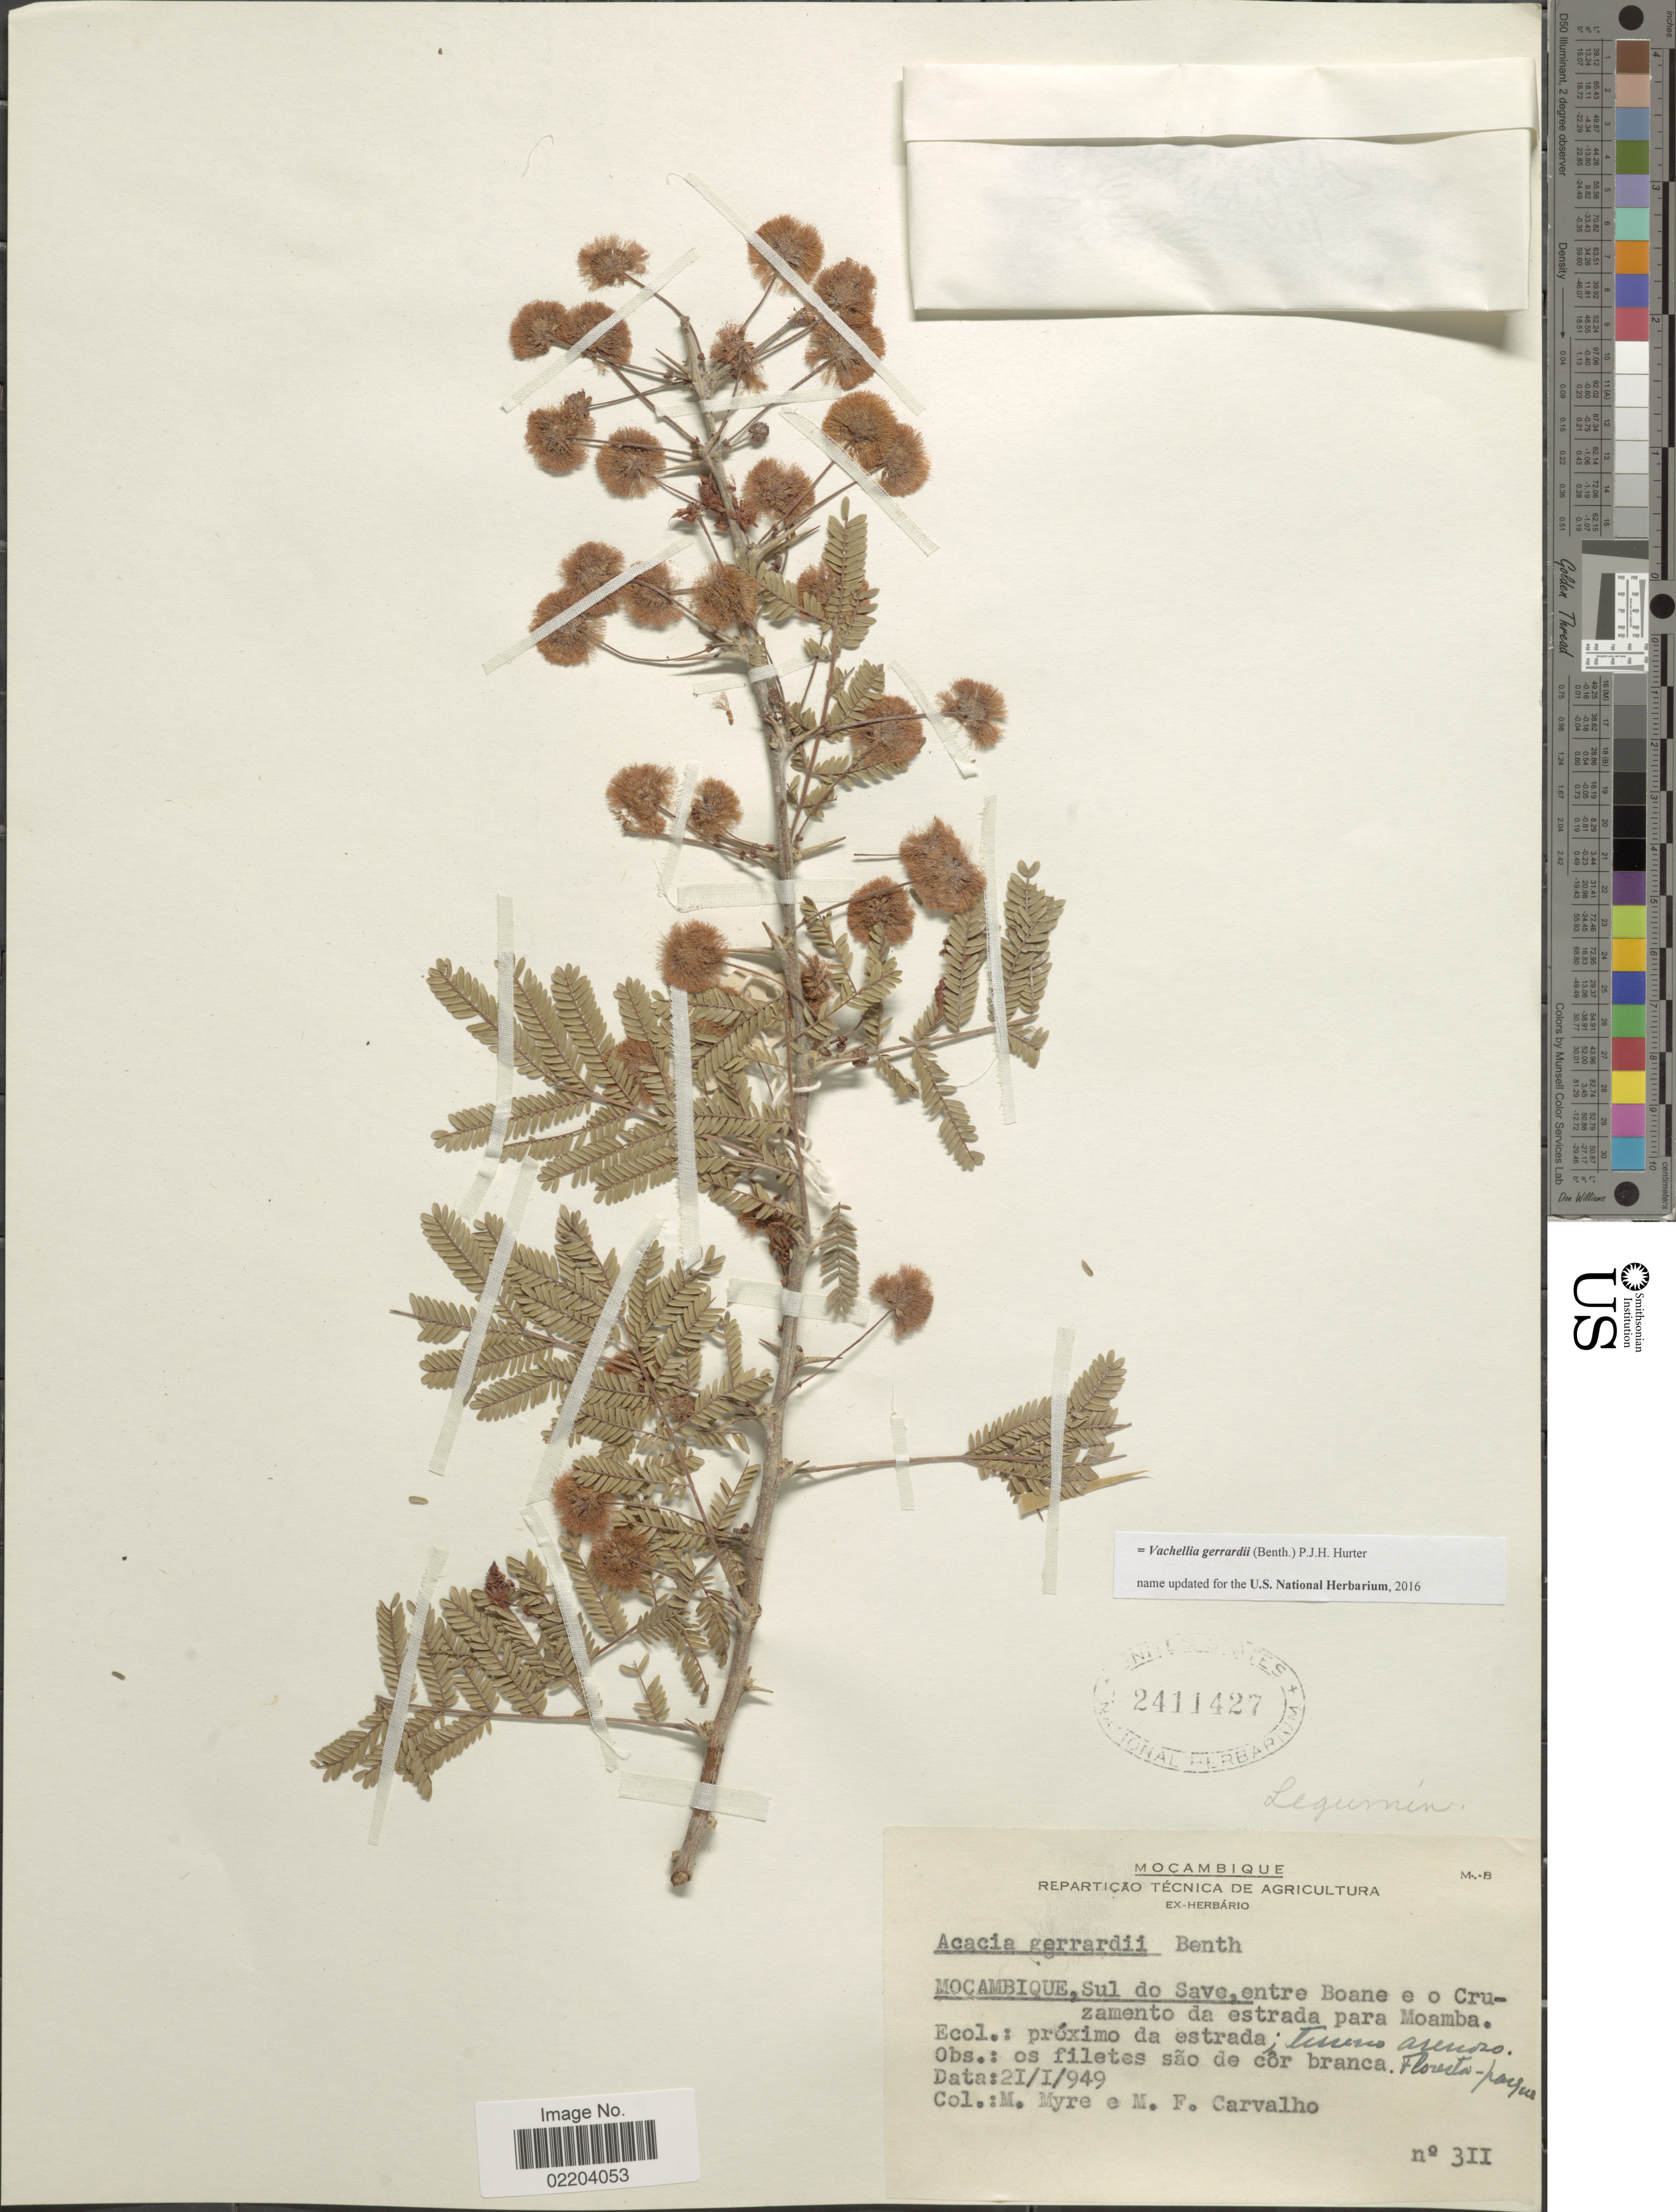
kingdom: Plantae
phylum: Tracheophyta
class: Magnoliopsida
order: Fabales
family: Fabaceae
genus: Vachellia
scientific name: Vachellia gerrardii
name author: (Benth.) P.J.H. Hurter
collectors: Myre, M. & M. F. Carvalho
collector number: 311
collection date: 1949-01-21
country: Mozambique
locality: Mocambique, Sul do Save, entre Boane e o Cruzamento da estrada para Moamba. Próximo da estrada; [illegible text]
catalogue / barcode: US 2411427